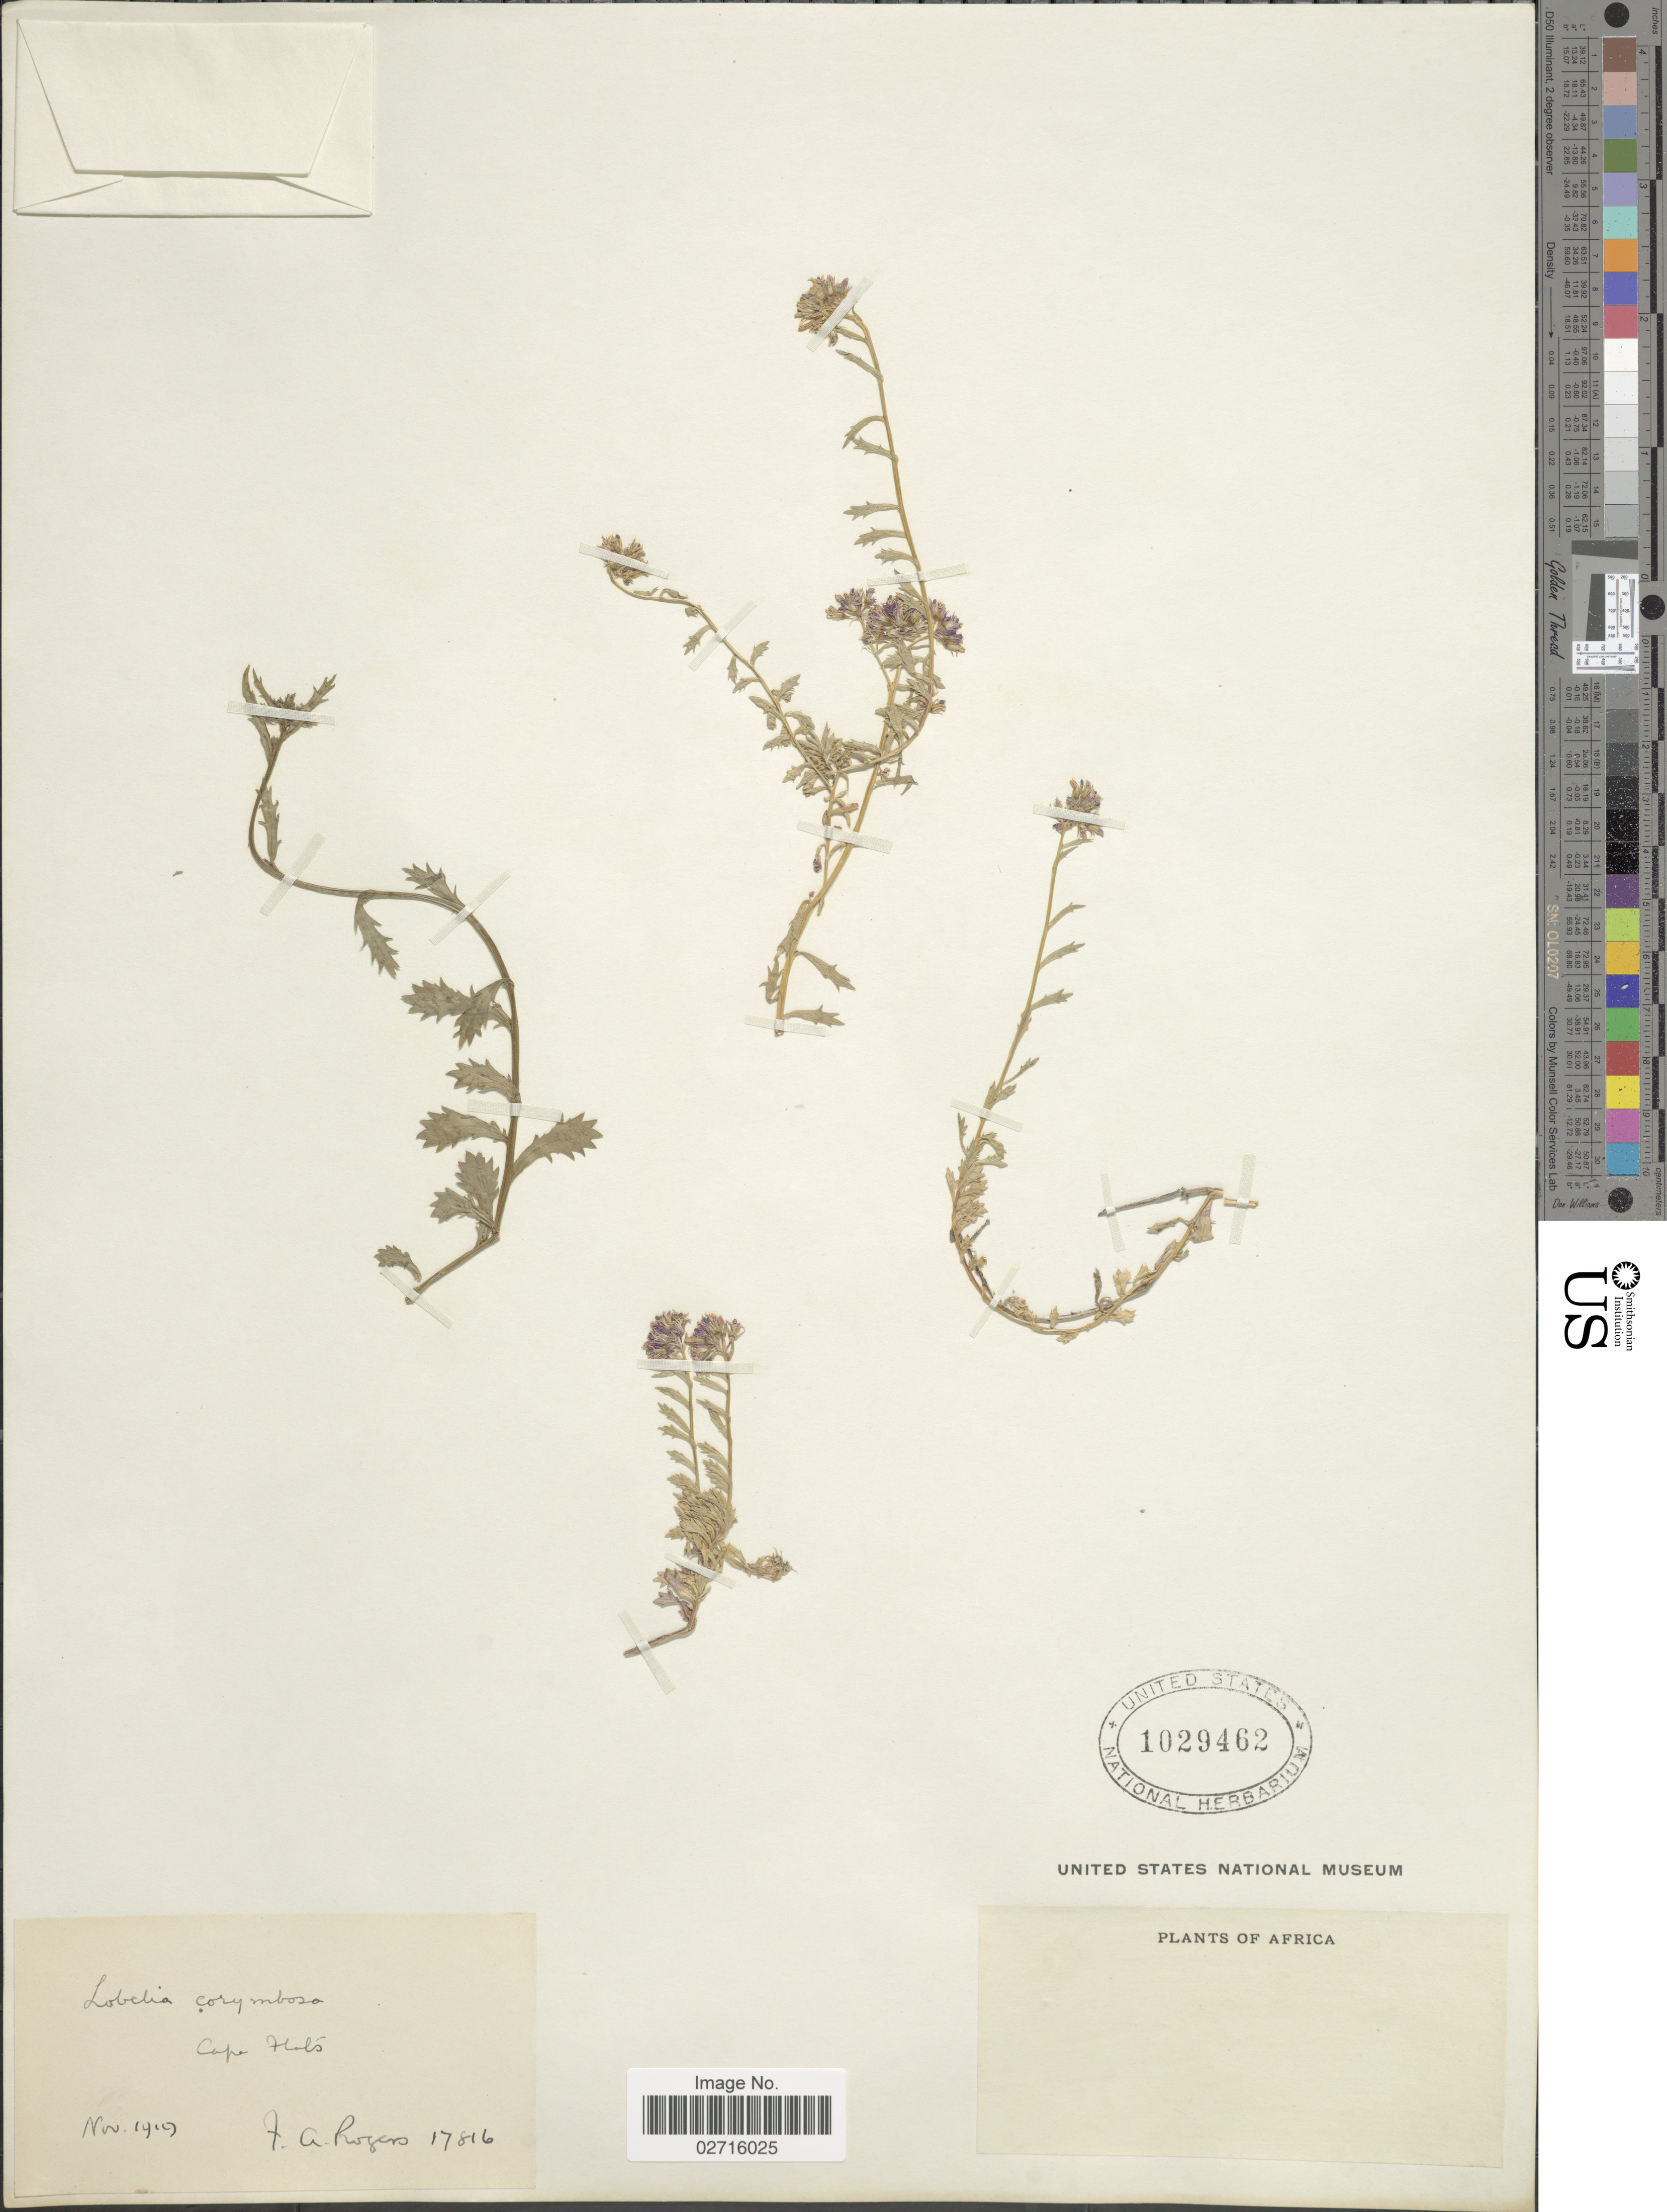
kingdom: Plantae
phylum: Tracheophyta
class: Magnoliopsida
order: Asterales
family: Campanulaceae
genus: Lobelia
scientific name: Lobelia corymbosa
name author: P.J. Bergius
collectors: F. A. Rogers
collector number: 17816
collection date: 1919-11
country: South Africa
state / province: Western Cape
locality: Cape Flats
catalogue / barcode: US 1029462